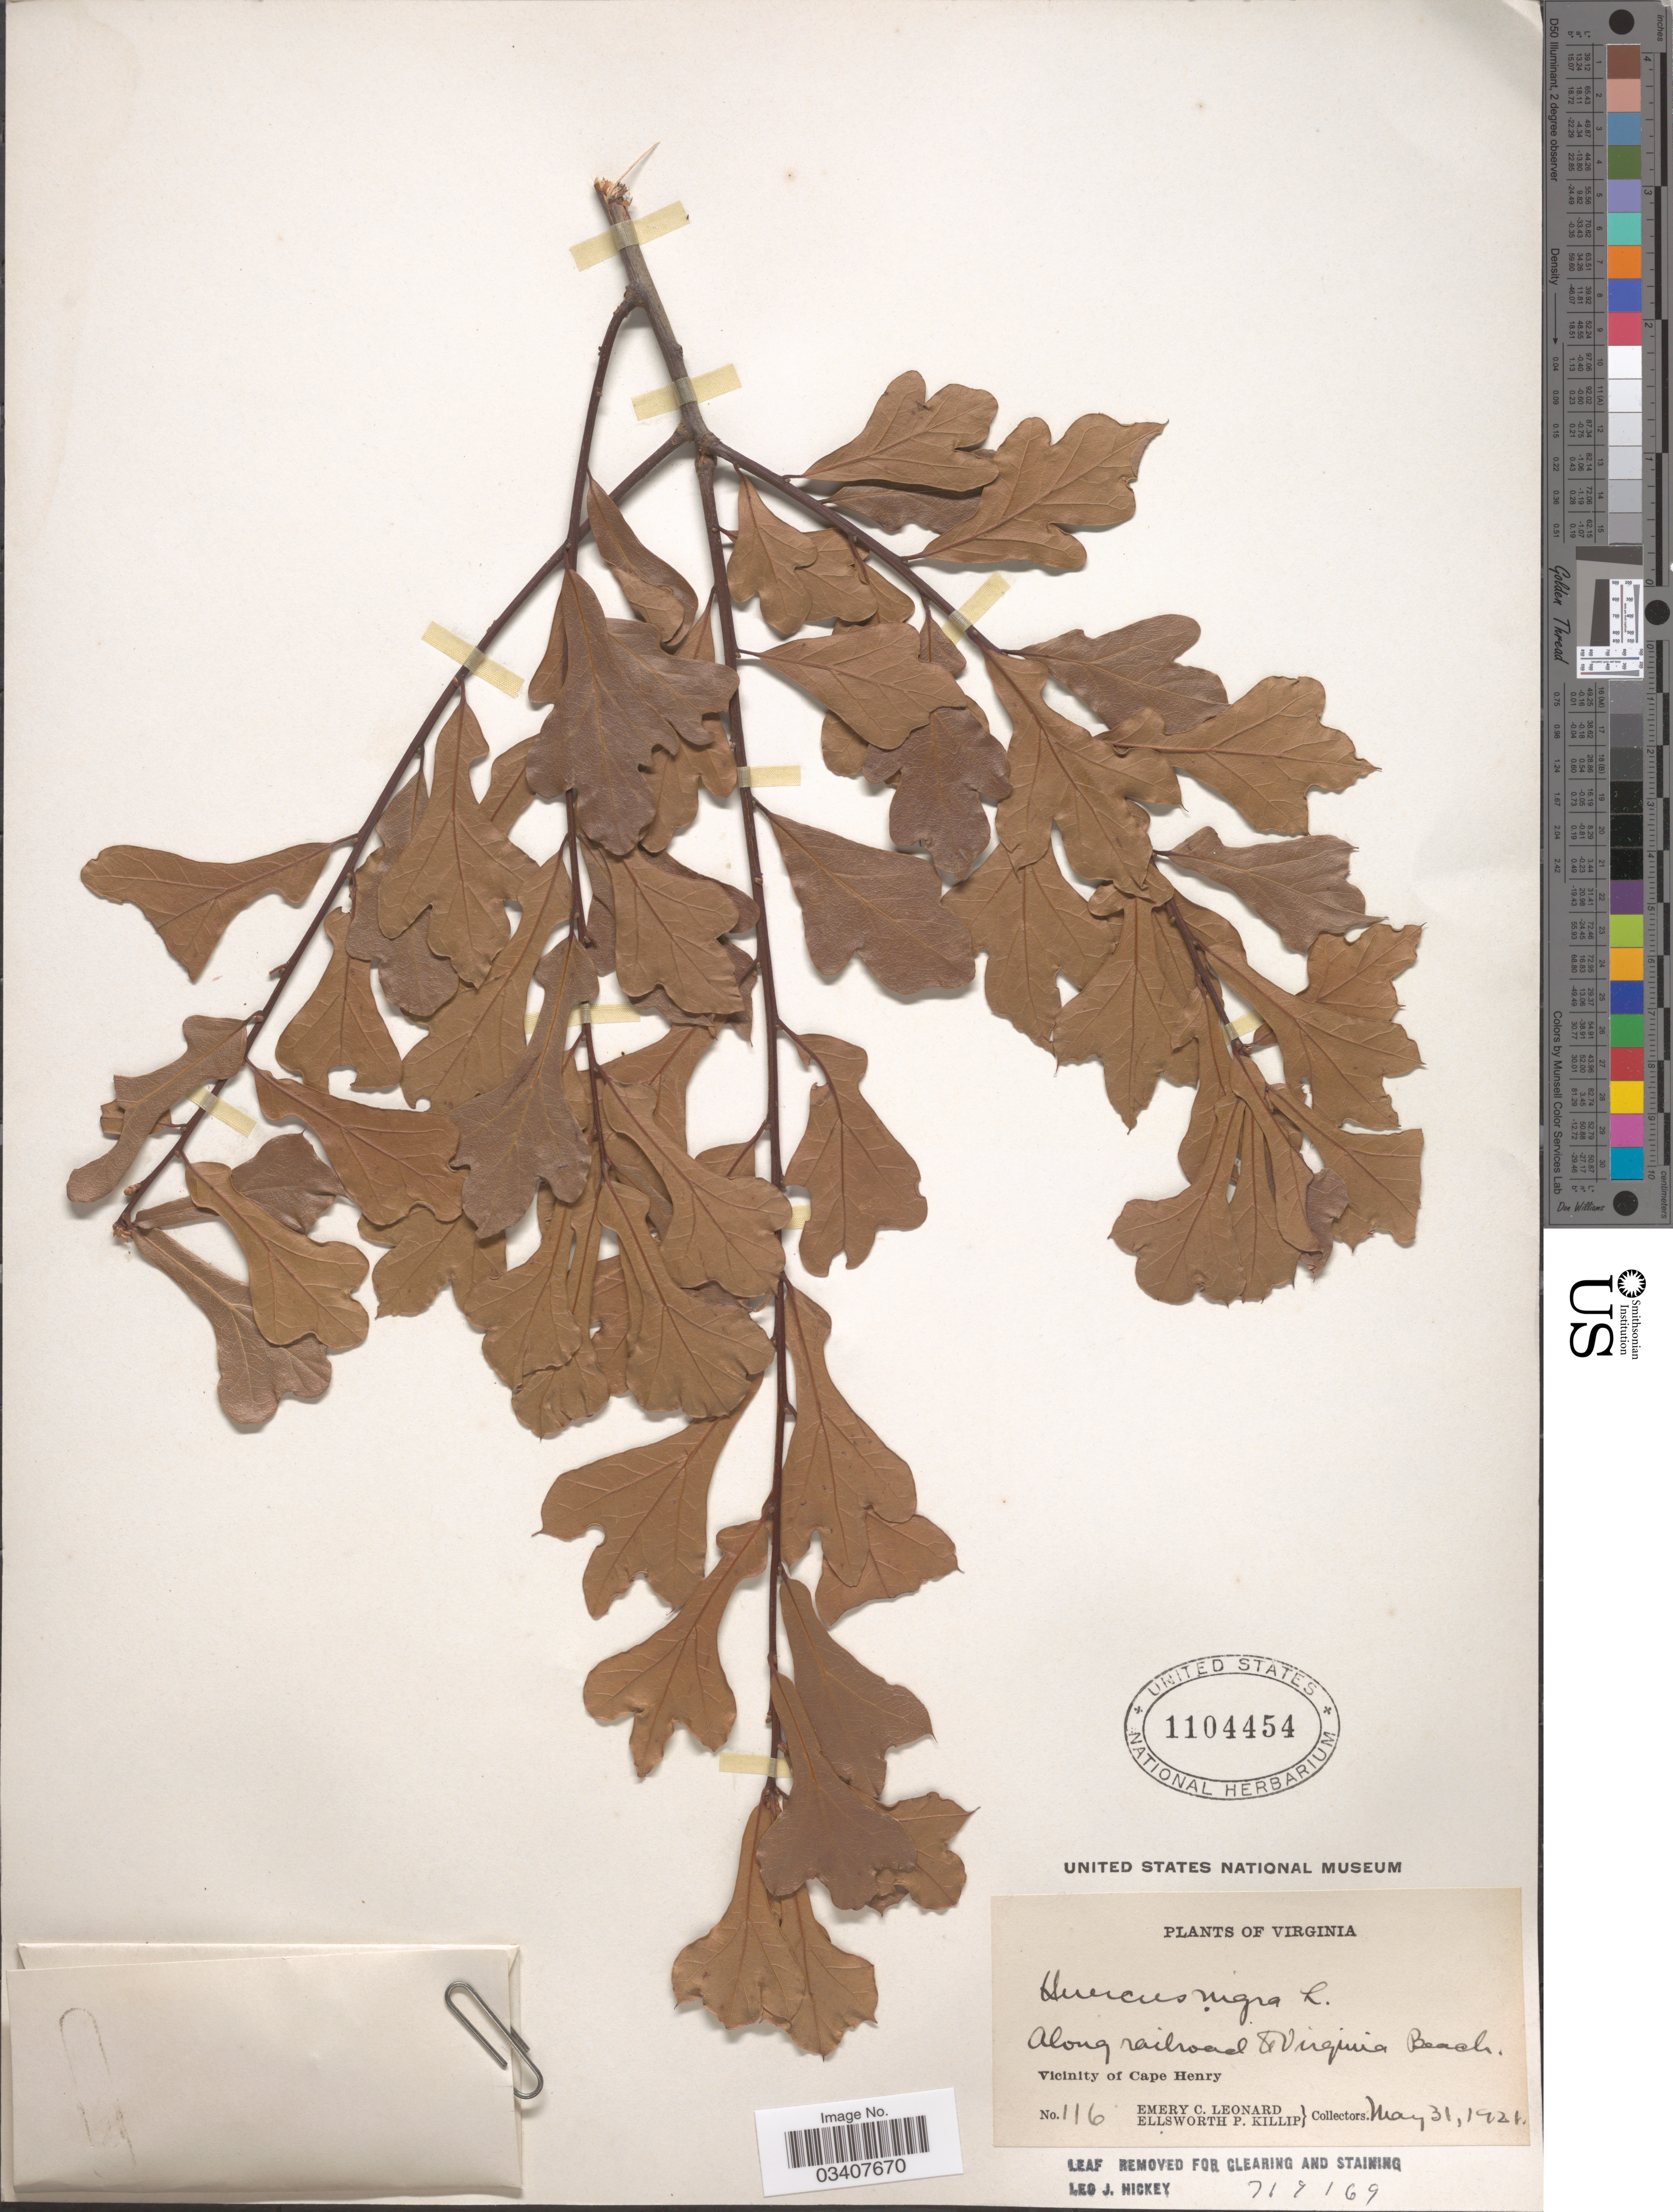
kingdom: Plantae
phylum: Tracheophyta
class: Magnoliopsida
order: Fagales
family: Fagaceae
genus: Quercus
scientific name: Quercus nigra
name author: L.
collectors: E. C. Leonard & E. P. Killip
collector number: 116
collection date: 1921-05-31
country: United States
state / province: Virginia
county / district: City of Virginia Beach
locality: Along railroad to Virginia Beach. Vicinity of Cape Henry.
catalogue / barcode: US 1104454